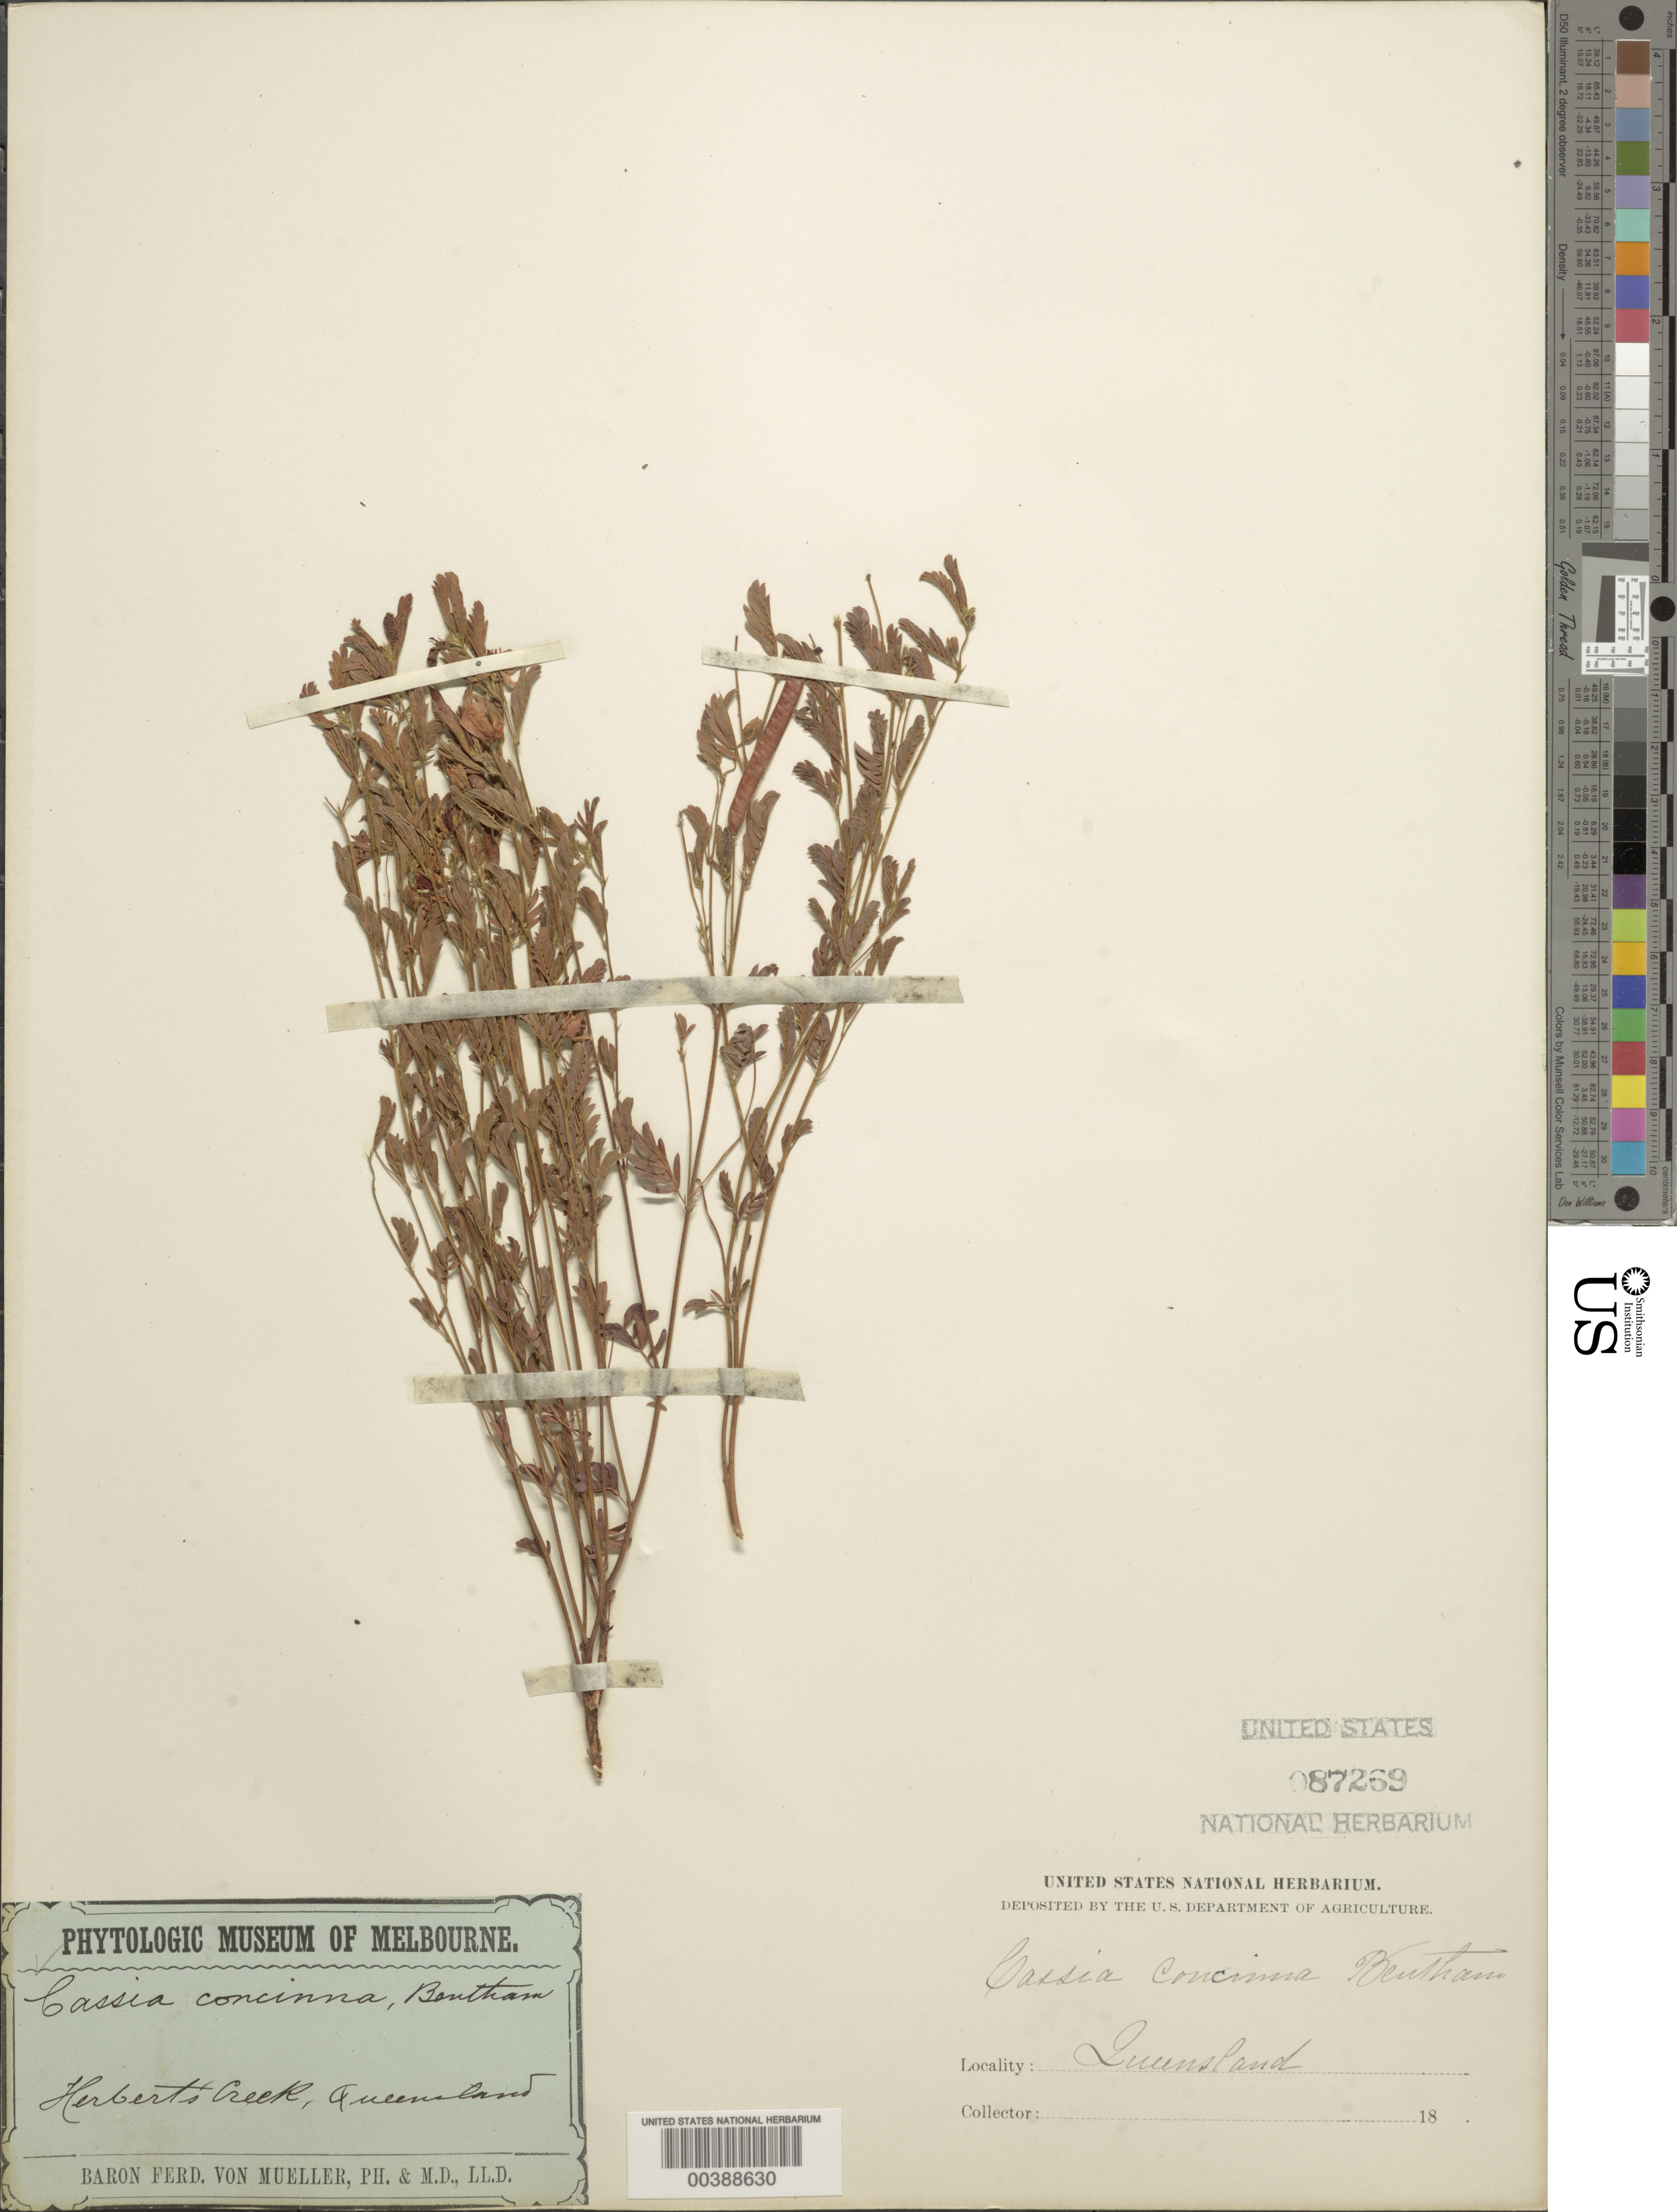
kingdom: Plantae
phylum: Tracheophyta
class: Magnoliopsida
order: Fabales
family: Fabaceae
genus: Cassia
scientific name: Cassia concinna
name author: Benth.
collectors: F. Mueller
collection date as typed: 18--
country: Australia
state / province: Queensland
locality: Herbert's creek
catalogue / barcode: US 87269